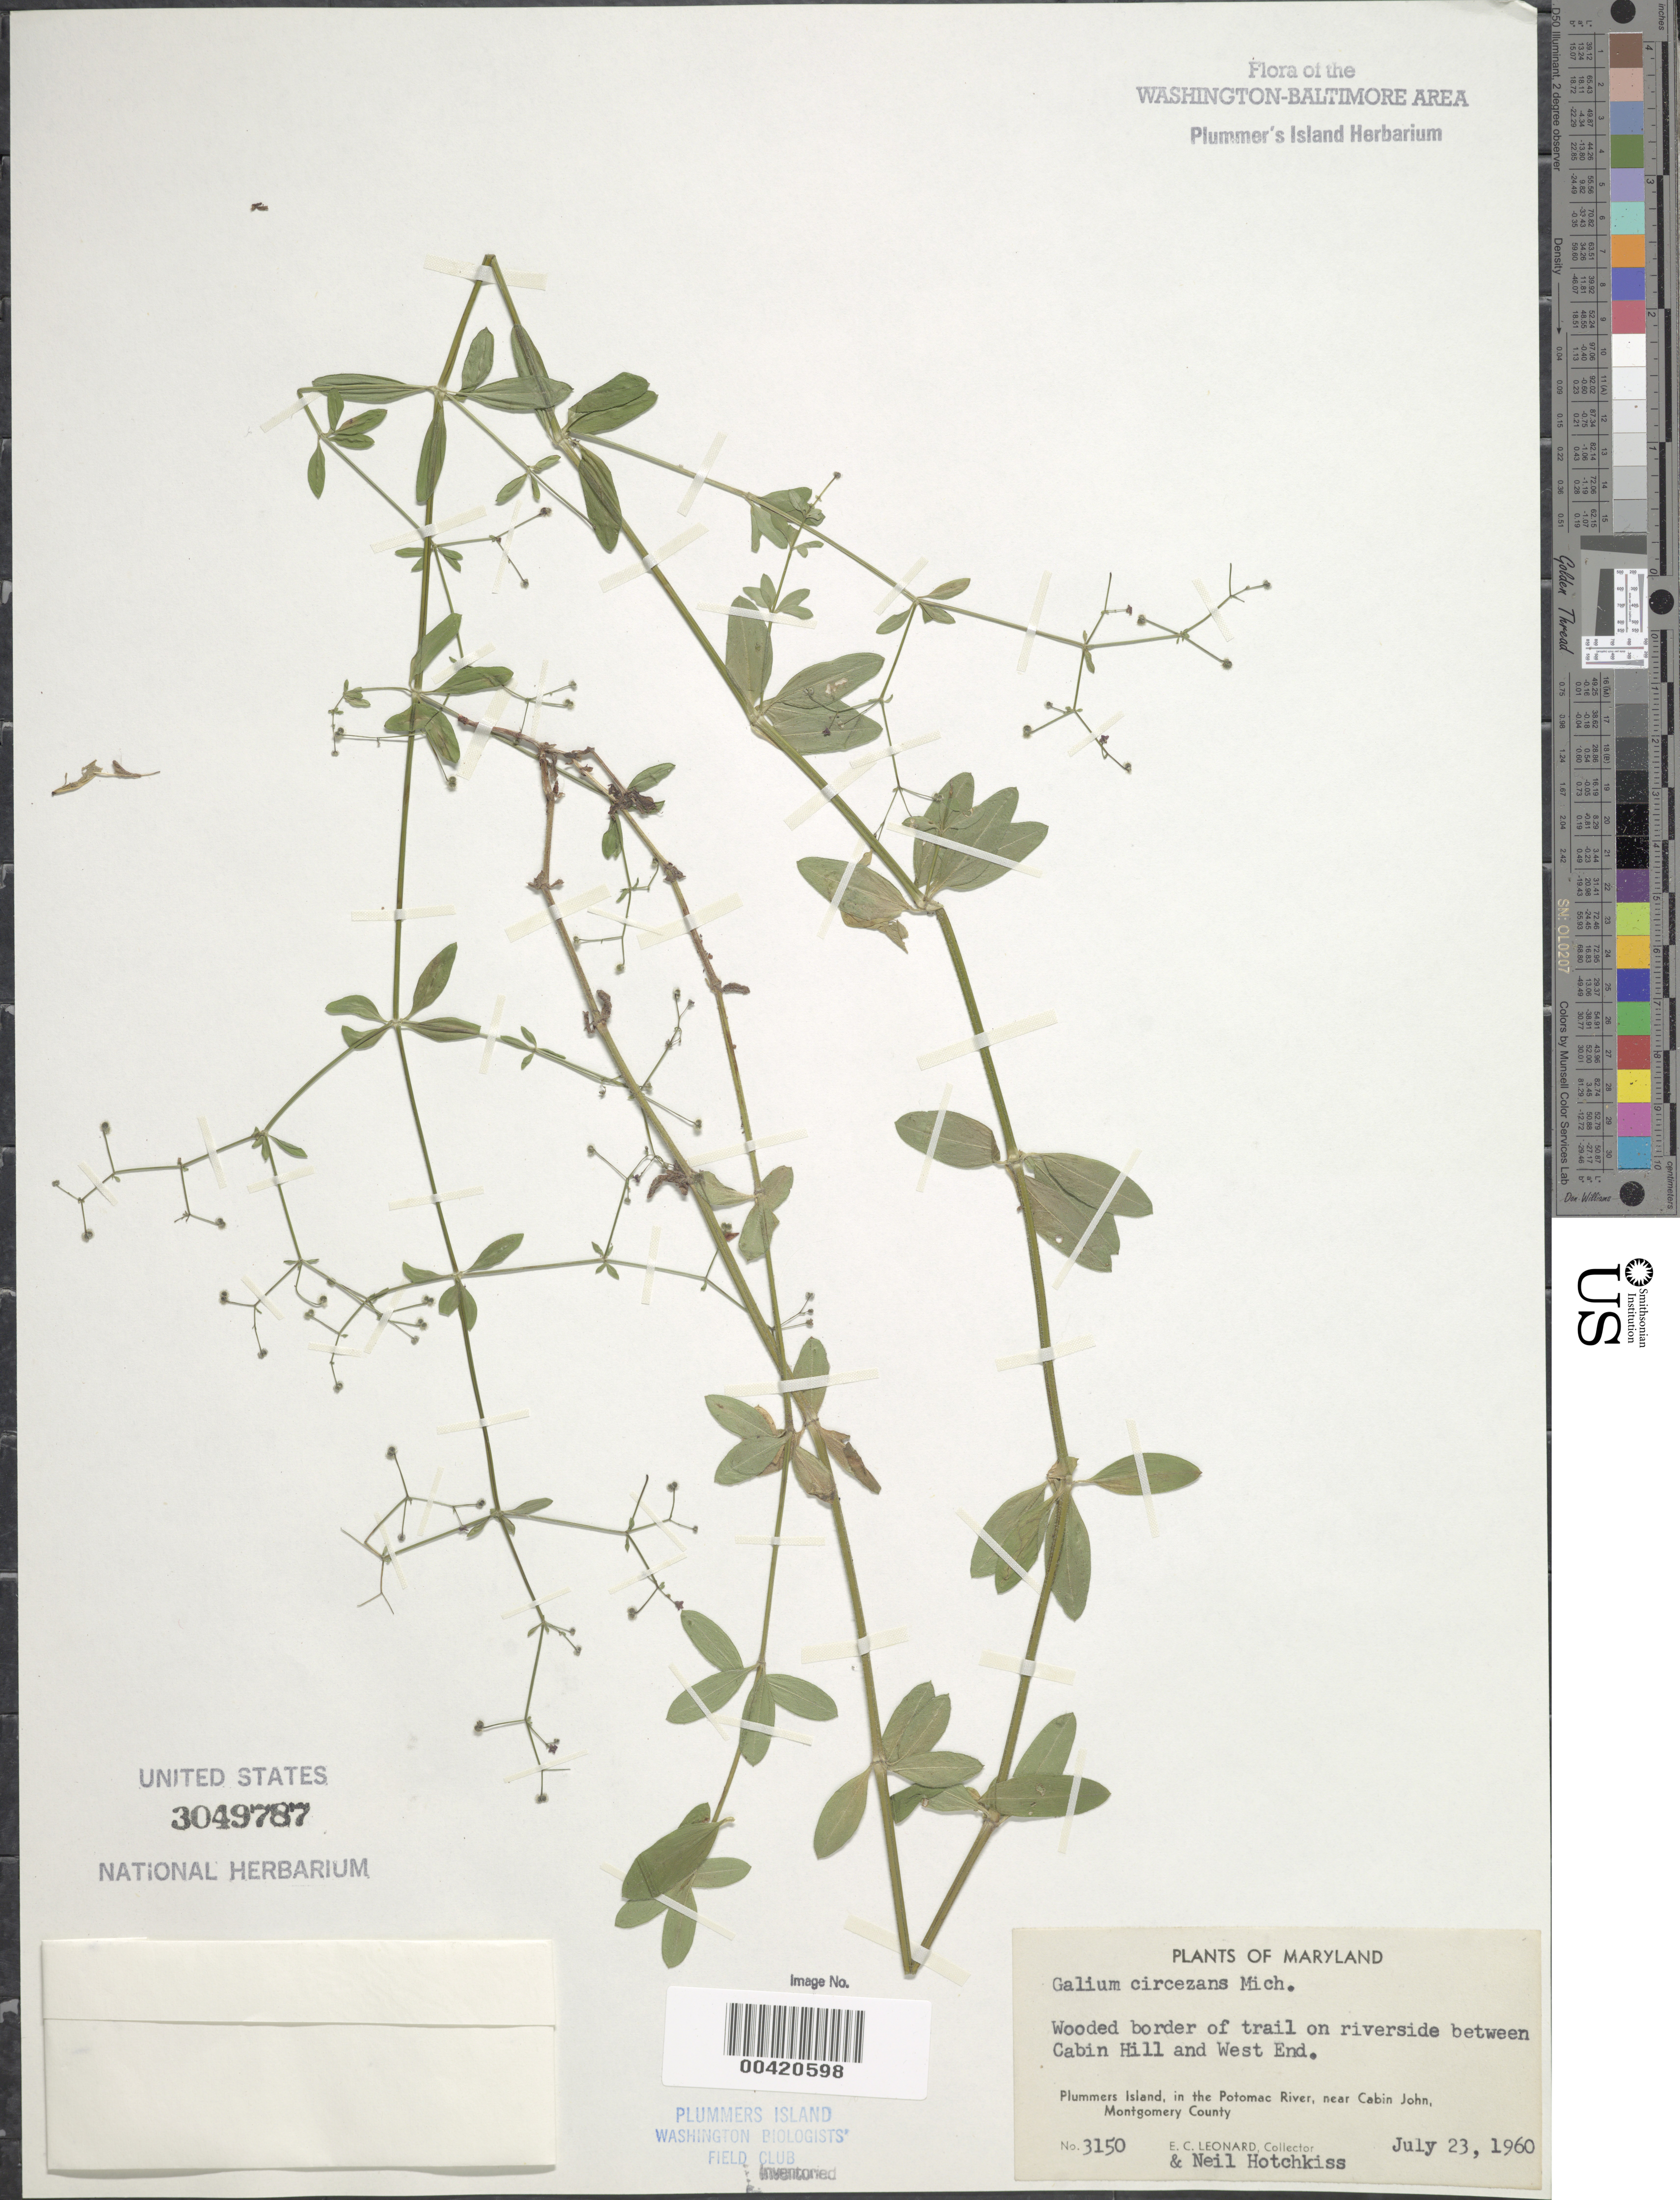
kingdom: Plantae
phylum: Tracheophyta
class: Magnoliopsida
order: Gentianales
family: Rubiaceae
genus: Galium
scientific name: Galium circaezans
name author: Michx.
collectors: E. C. Leonard & N. Hotchkiss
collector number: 3150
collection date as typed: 23 Jul 1960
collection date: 1960-07-23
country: United States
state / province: Maryland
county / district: Montgomery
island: Plummers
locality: Plummer's Island; off trail on riverside between Cabin Hill and west end C. & O. Canal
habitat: Wooded border of trail on riverside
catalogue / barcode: US 3049787